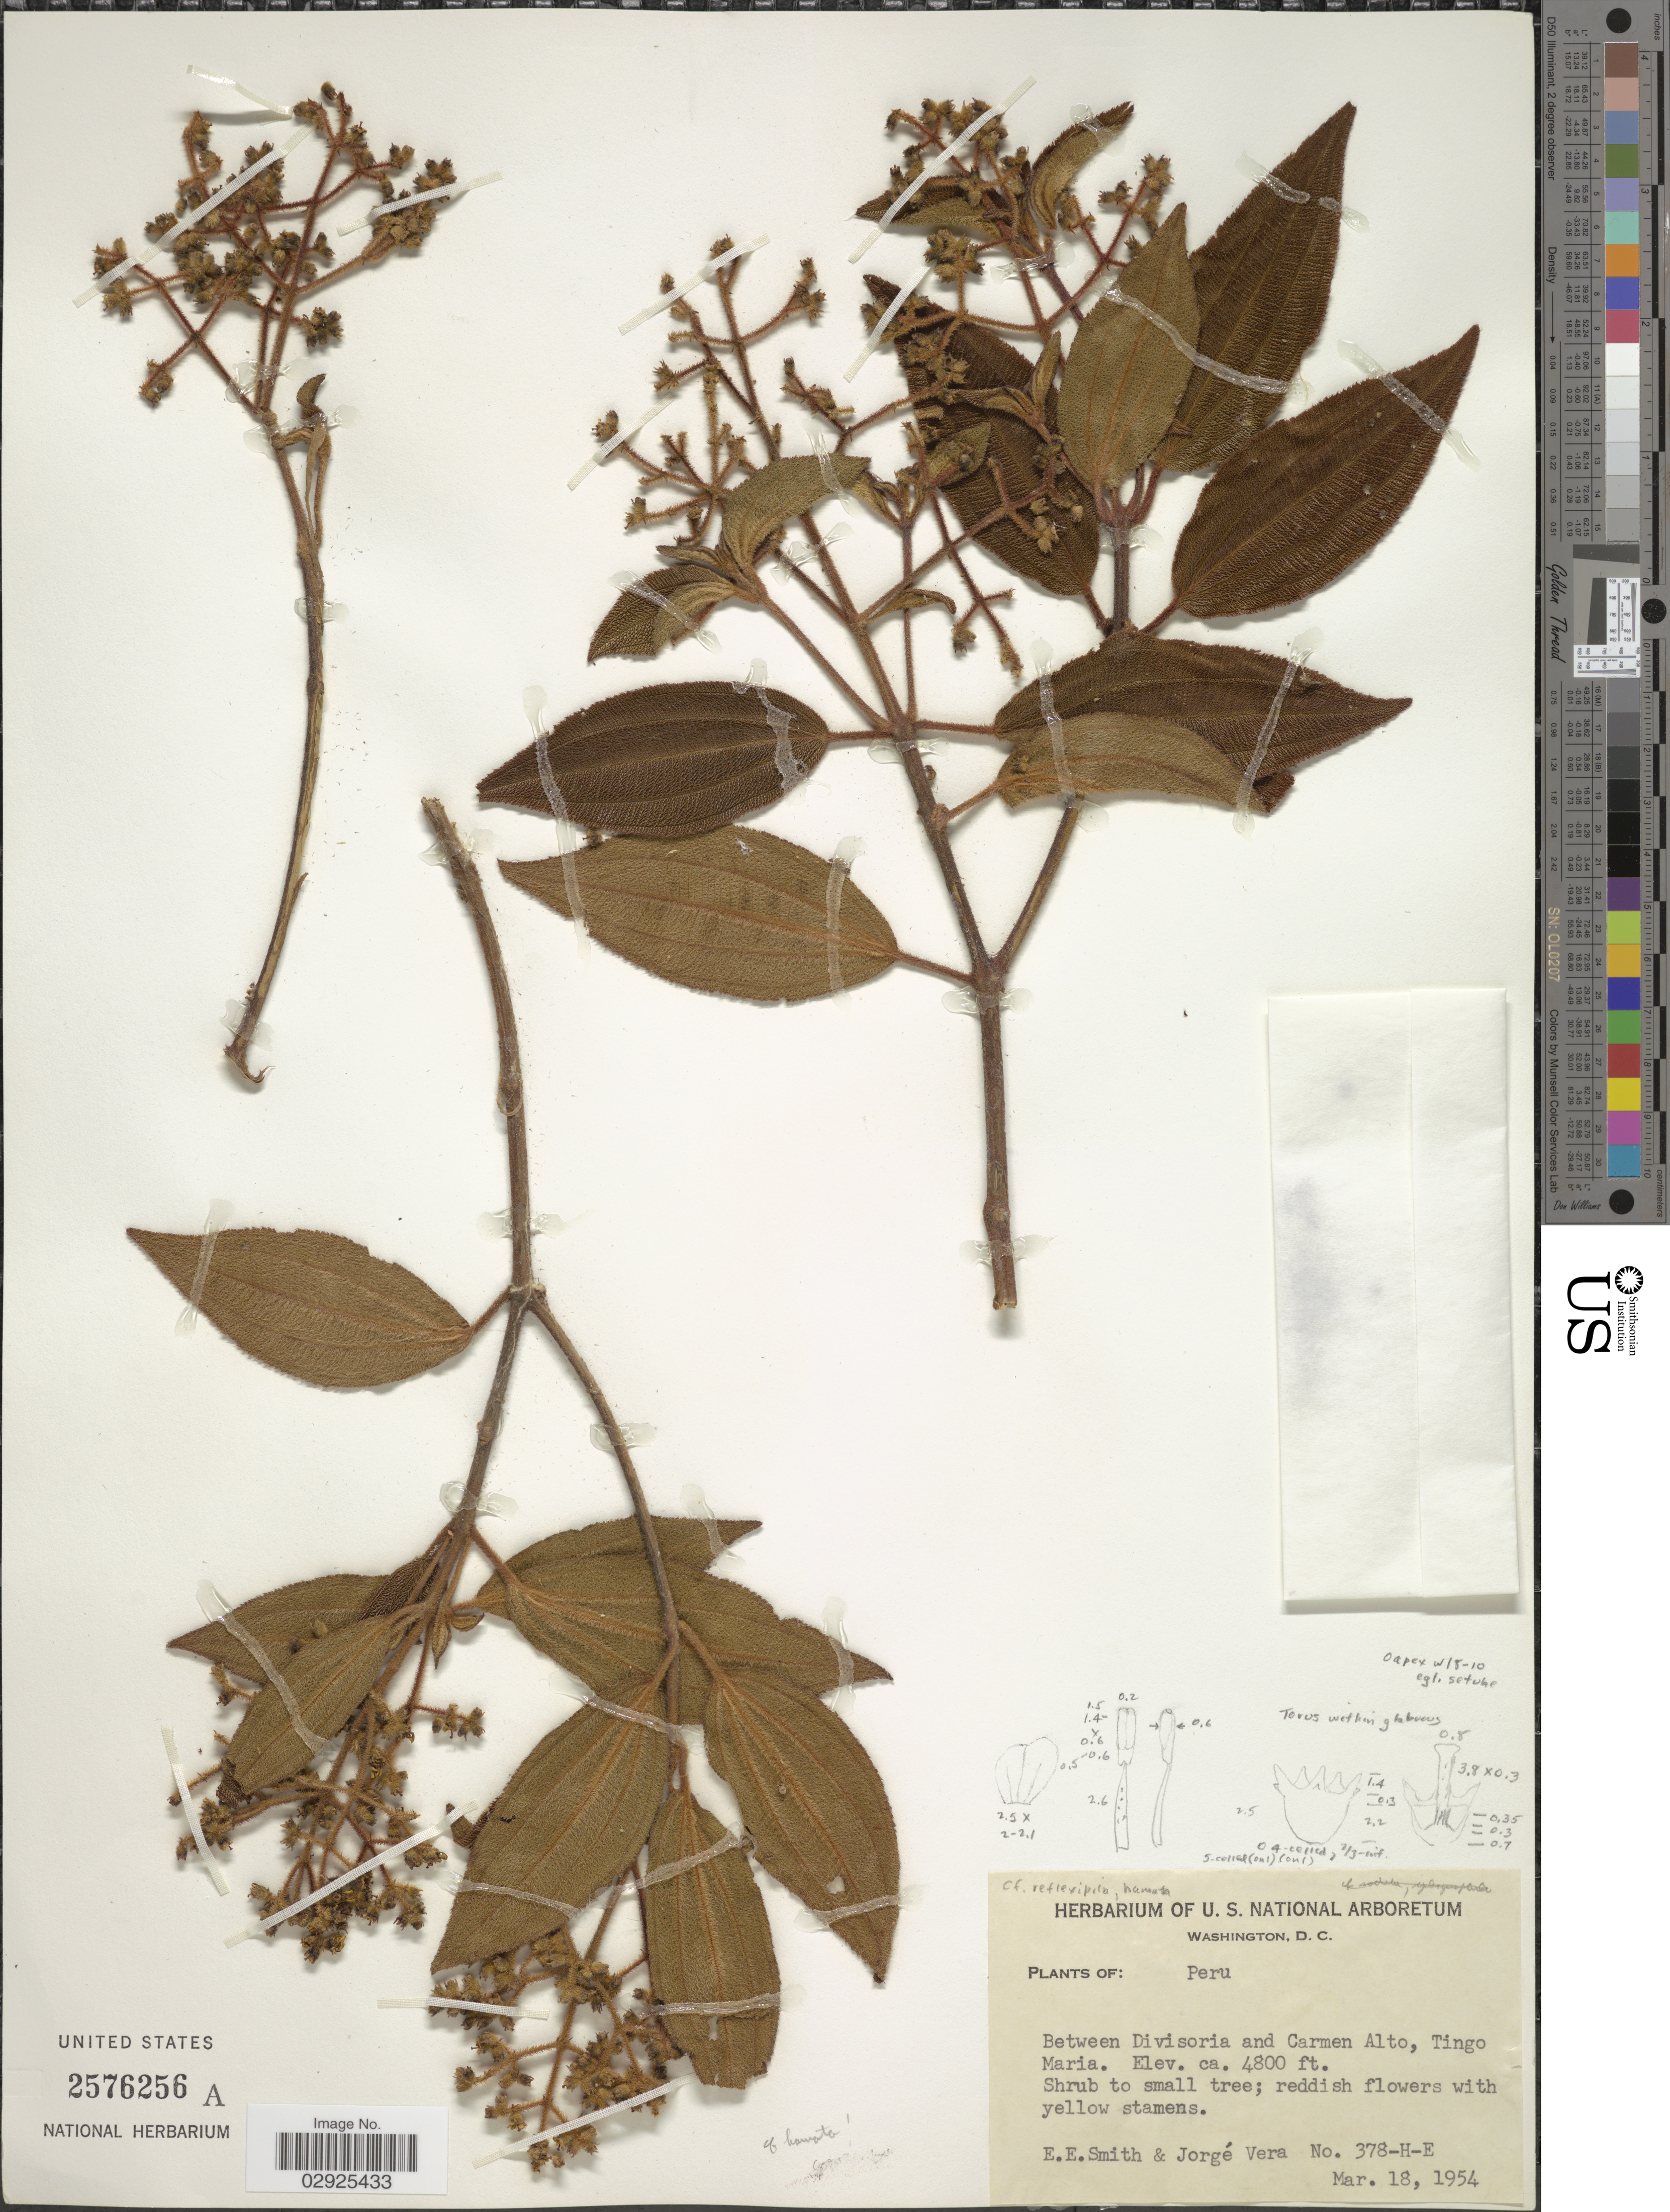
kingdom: Plantae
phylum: Tracheophyta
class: Magnoliopsida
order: Myrtales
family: Melastomataceae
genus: Miconia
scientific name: Miconia sp.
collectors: E. E. Smith & J. Vera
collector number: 378-H-E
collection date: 1954-03-18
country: Peru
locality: Between Divisoria and Carmen Alto, Tingo Maria.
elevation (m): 1463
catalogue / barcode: US 2576256A